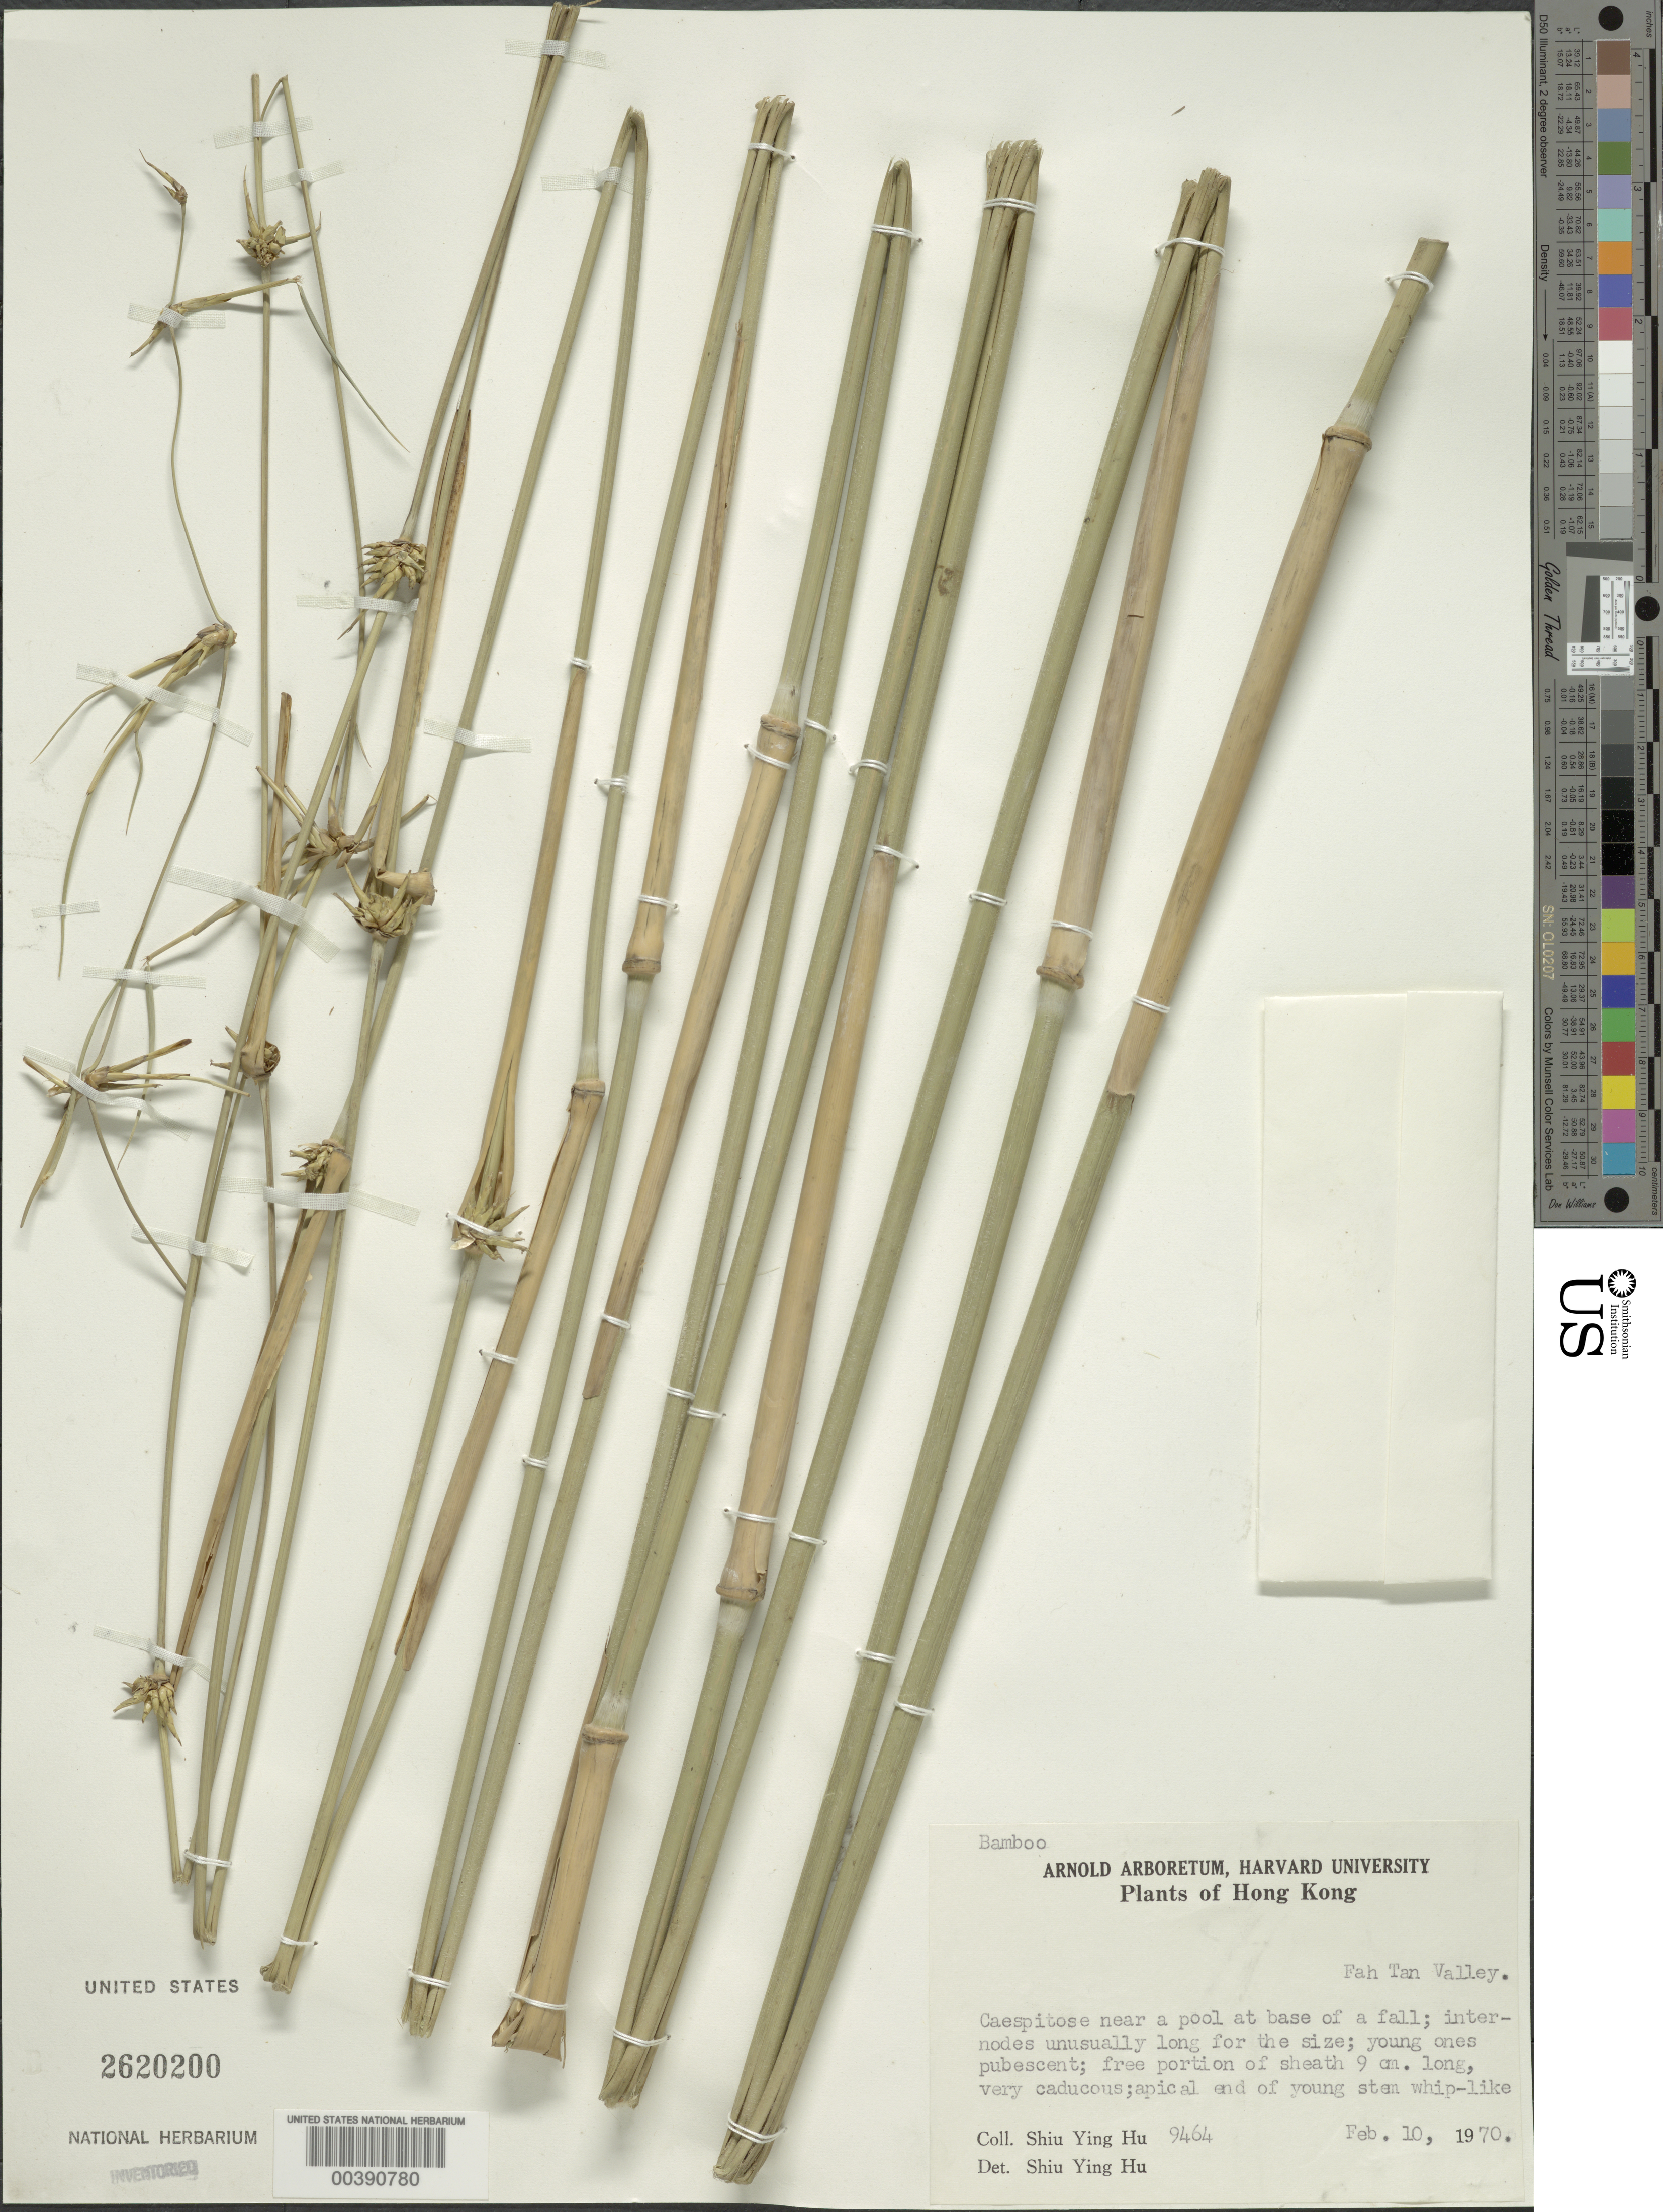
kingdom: Plantae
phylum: Tracheophyta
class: Liliopsida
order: Poales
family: Poaceae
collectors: Y. Shiu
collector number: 9464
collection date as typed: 10 Feb 1970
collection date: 1970-02-10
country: China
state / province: Hong Kong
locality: Fah tan valley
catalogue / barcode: US 2620200